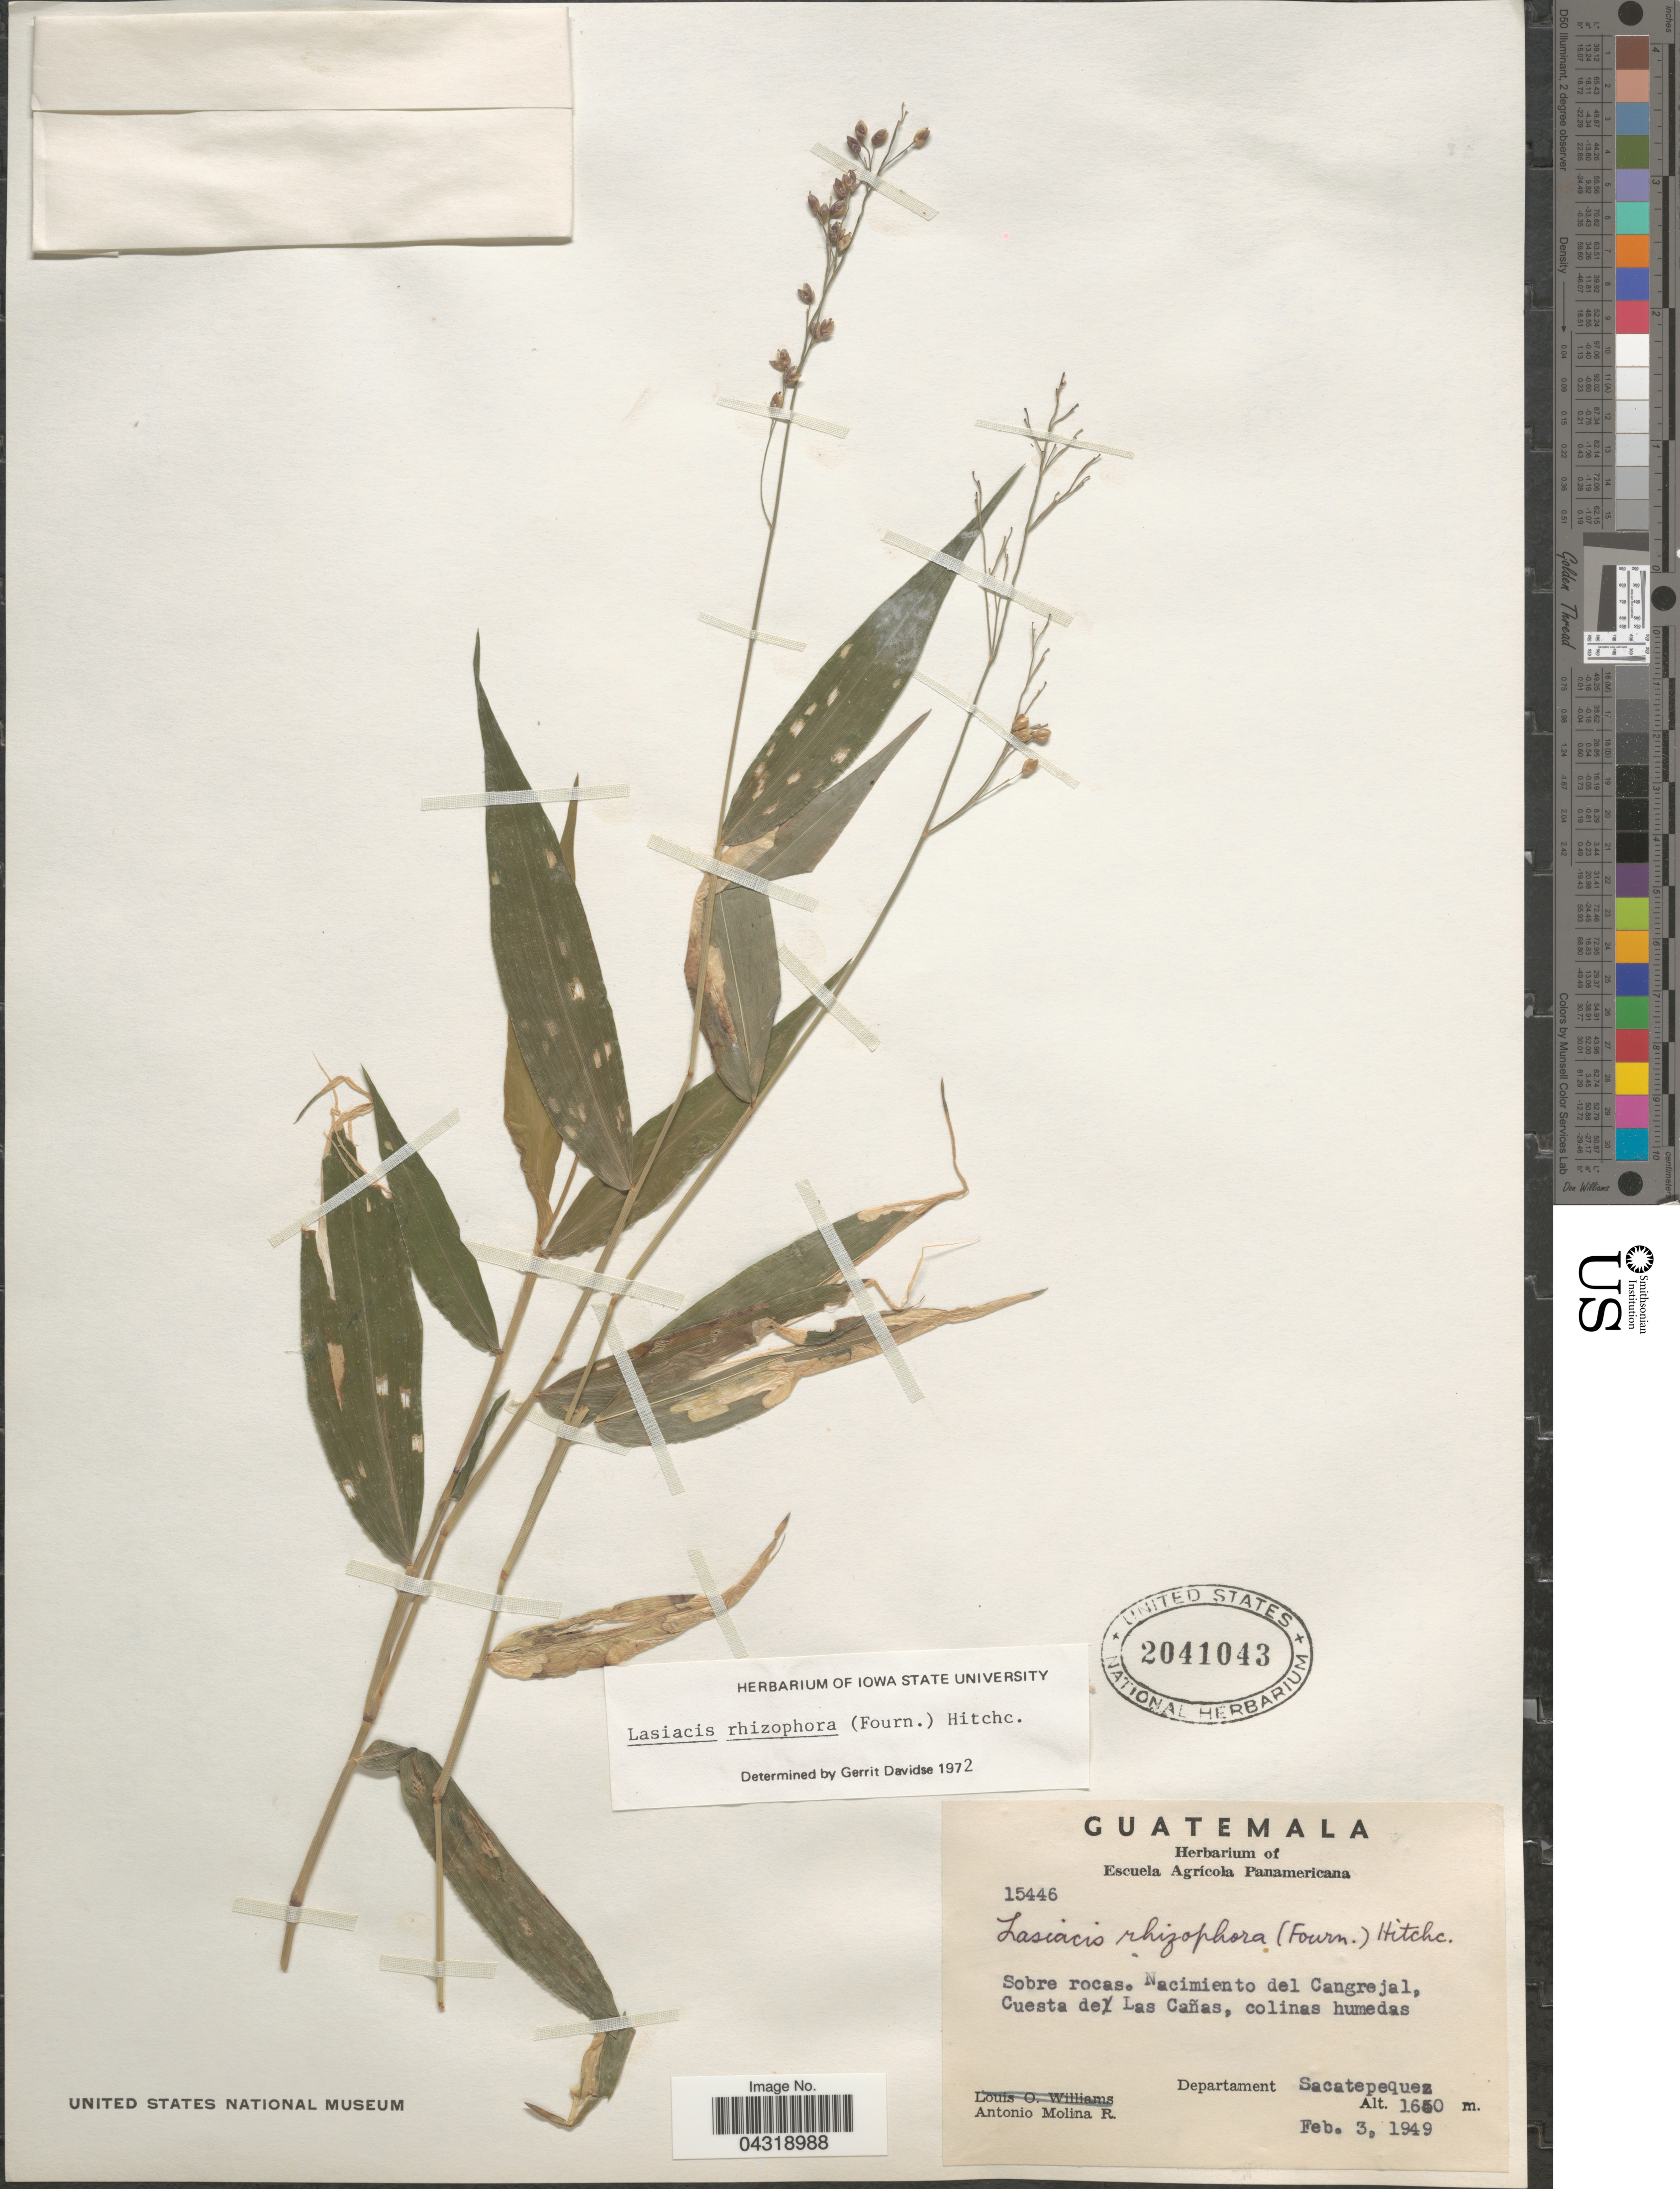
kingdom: Plantae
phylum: Tracheophyta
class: Liliopsida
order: Poales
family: Poaceae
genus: Lasiacis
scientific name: Lasiacis rhizophora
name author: (E. Fourn.) Hitchc.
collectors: A. Molina R.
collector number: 15446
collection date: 1949-02-03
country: Guatemala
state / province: Sacatepequez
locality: Sobre rocas. Nacimiento del Cangrejal, Cuesta de Las Cañas, colinas humedas. Departament Sacatepequez.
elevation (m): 1600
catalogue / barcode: US 2041043